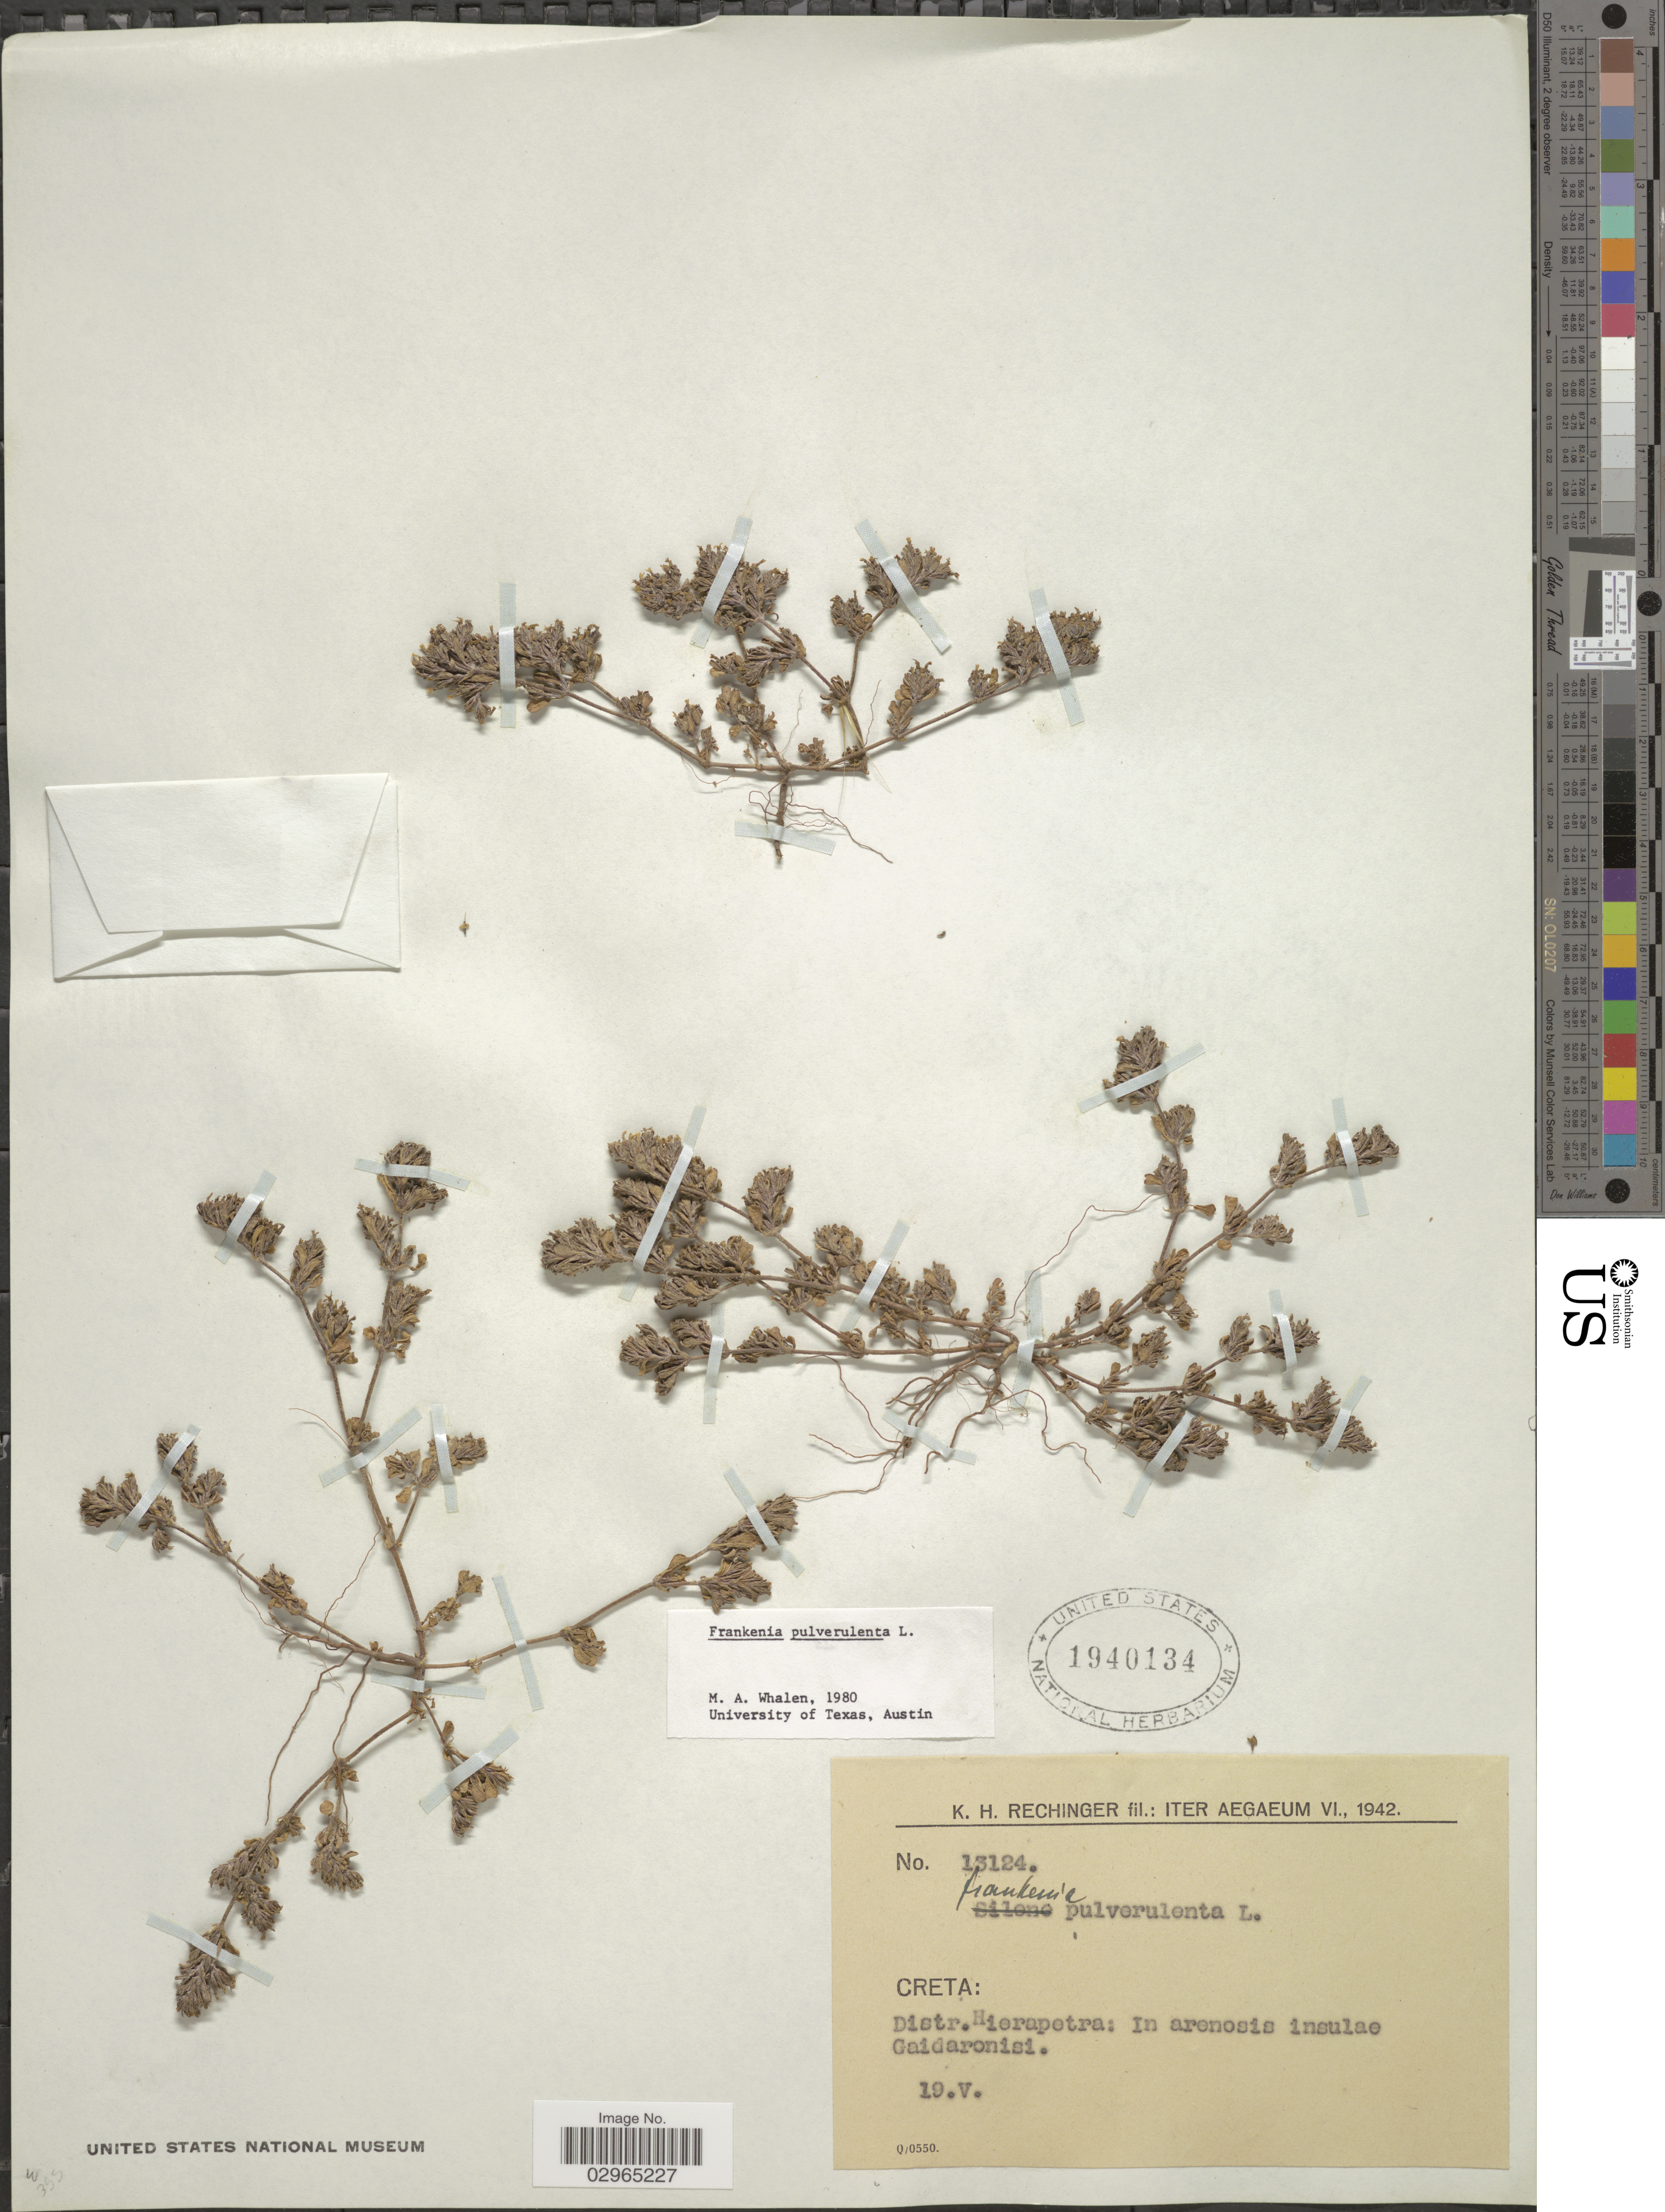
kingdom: Plantae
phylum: Tracheophyta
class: Magnoliopsida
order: Caryophyllales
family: Frankeniaceae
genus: Frankenia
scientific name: Frankenia laevis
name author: L.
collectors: K. H. Rechinger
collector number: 13124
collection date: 1942-05-19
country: Greece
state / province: Crete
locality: Creta: Distr. Hierapetra: In arenosis insulae Gaidaronisi.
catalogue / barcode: US 1940134